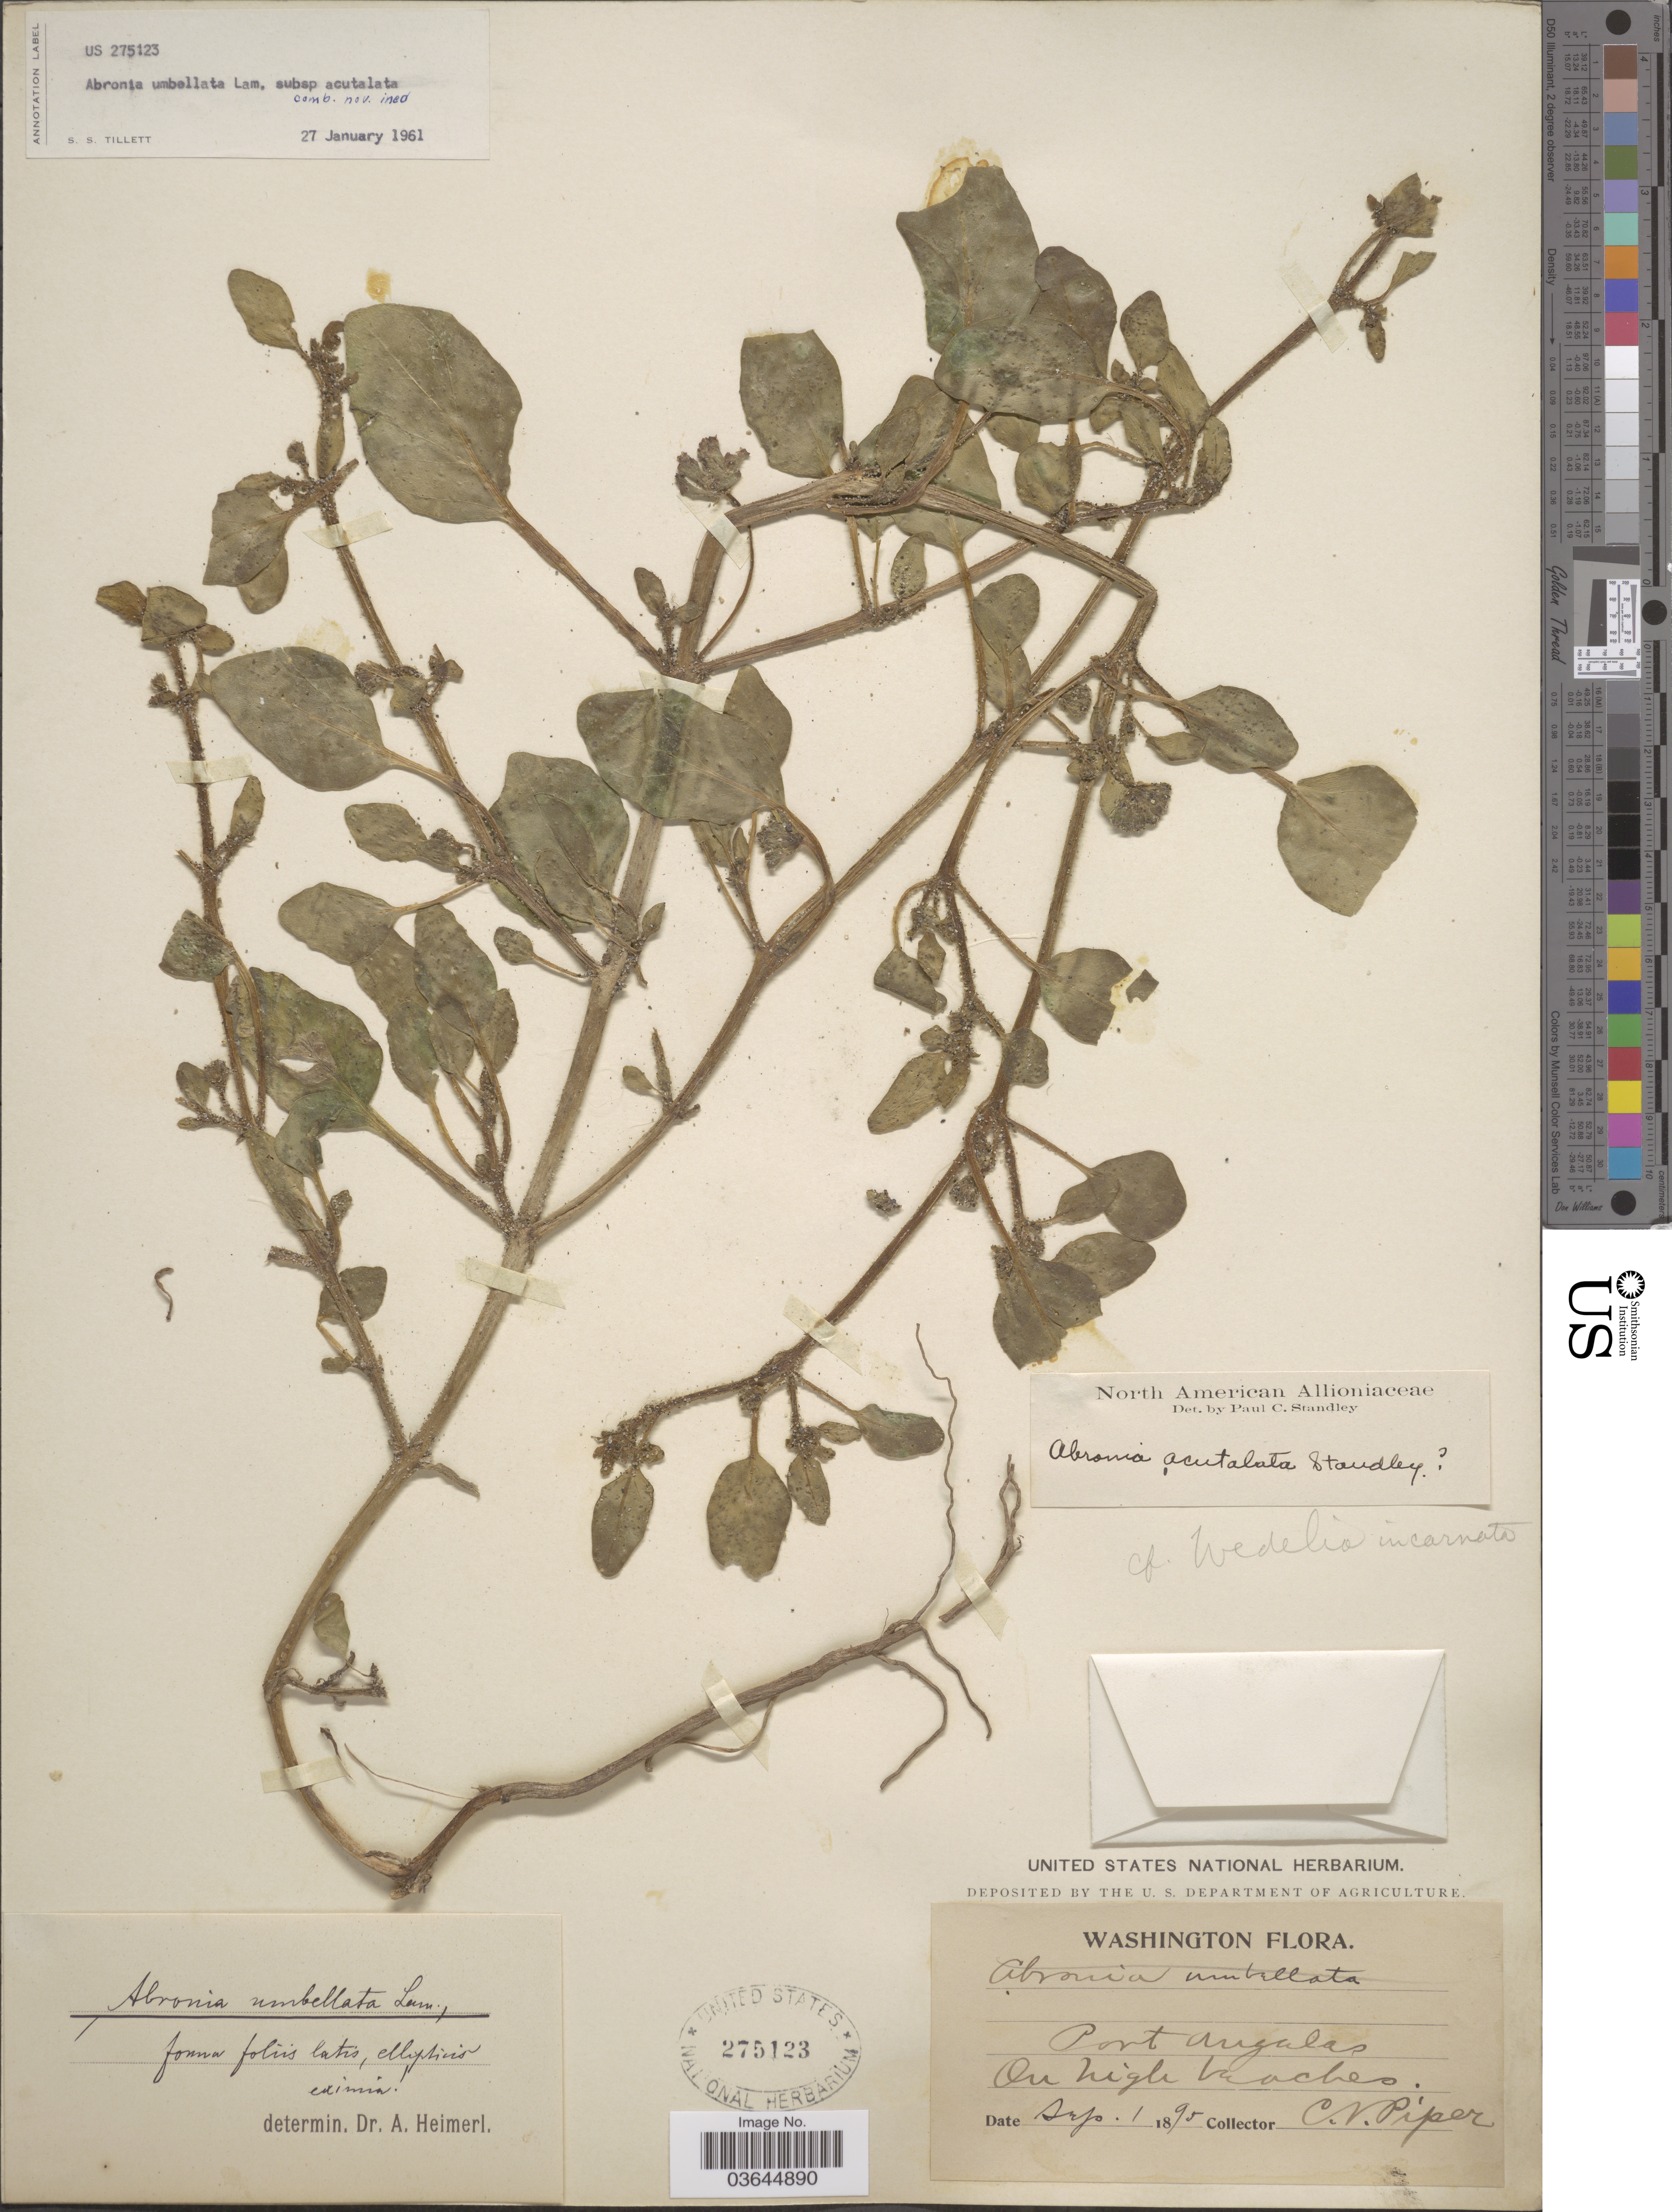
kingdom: Plantae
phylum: Tracheophyta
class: Magnoliopsida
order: Caryophyllales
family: Nyctaginaceae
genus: Abronia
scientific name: Abronia umbellata subsp. acutalata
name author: (Standl.) C.L. Hitchc.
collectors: C. V. Piper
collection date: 1895-09-01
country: United States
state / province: Washington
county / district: Clallam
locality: Port Angeles.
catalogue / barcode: US 275123